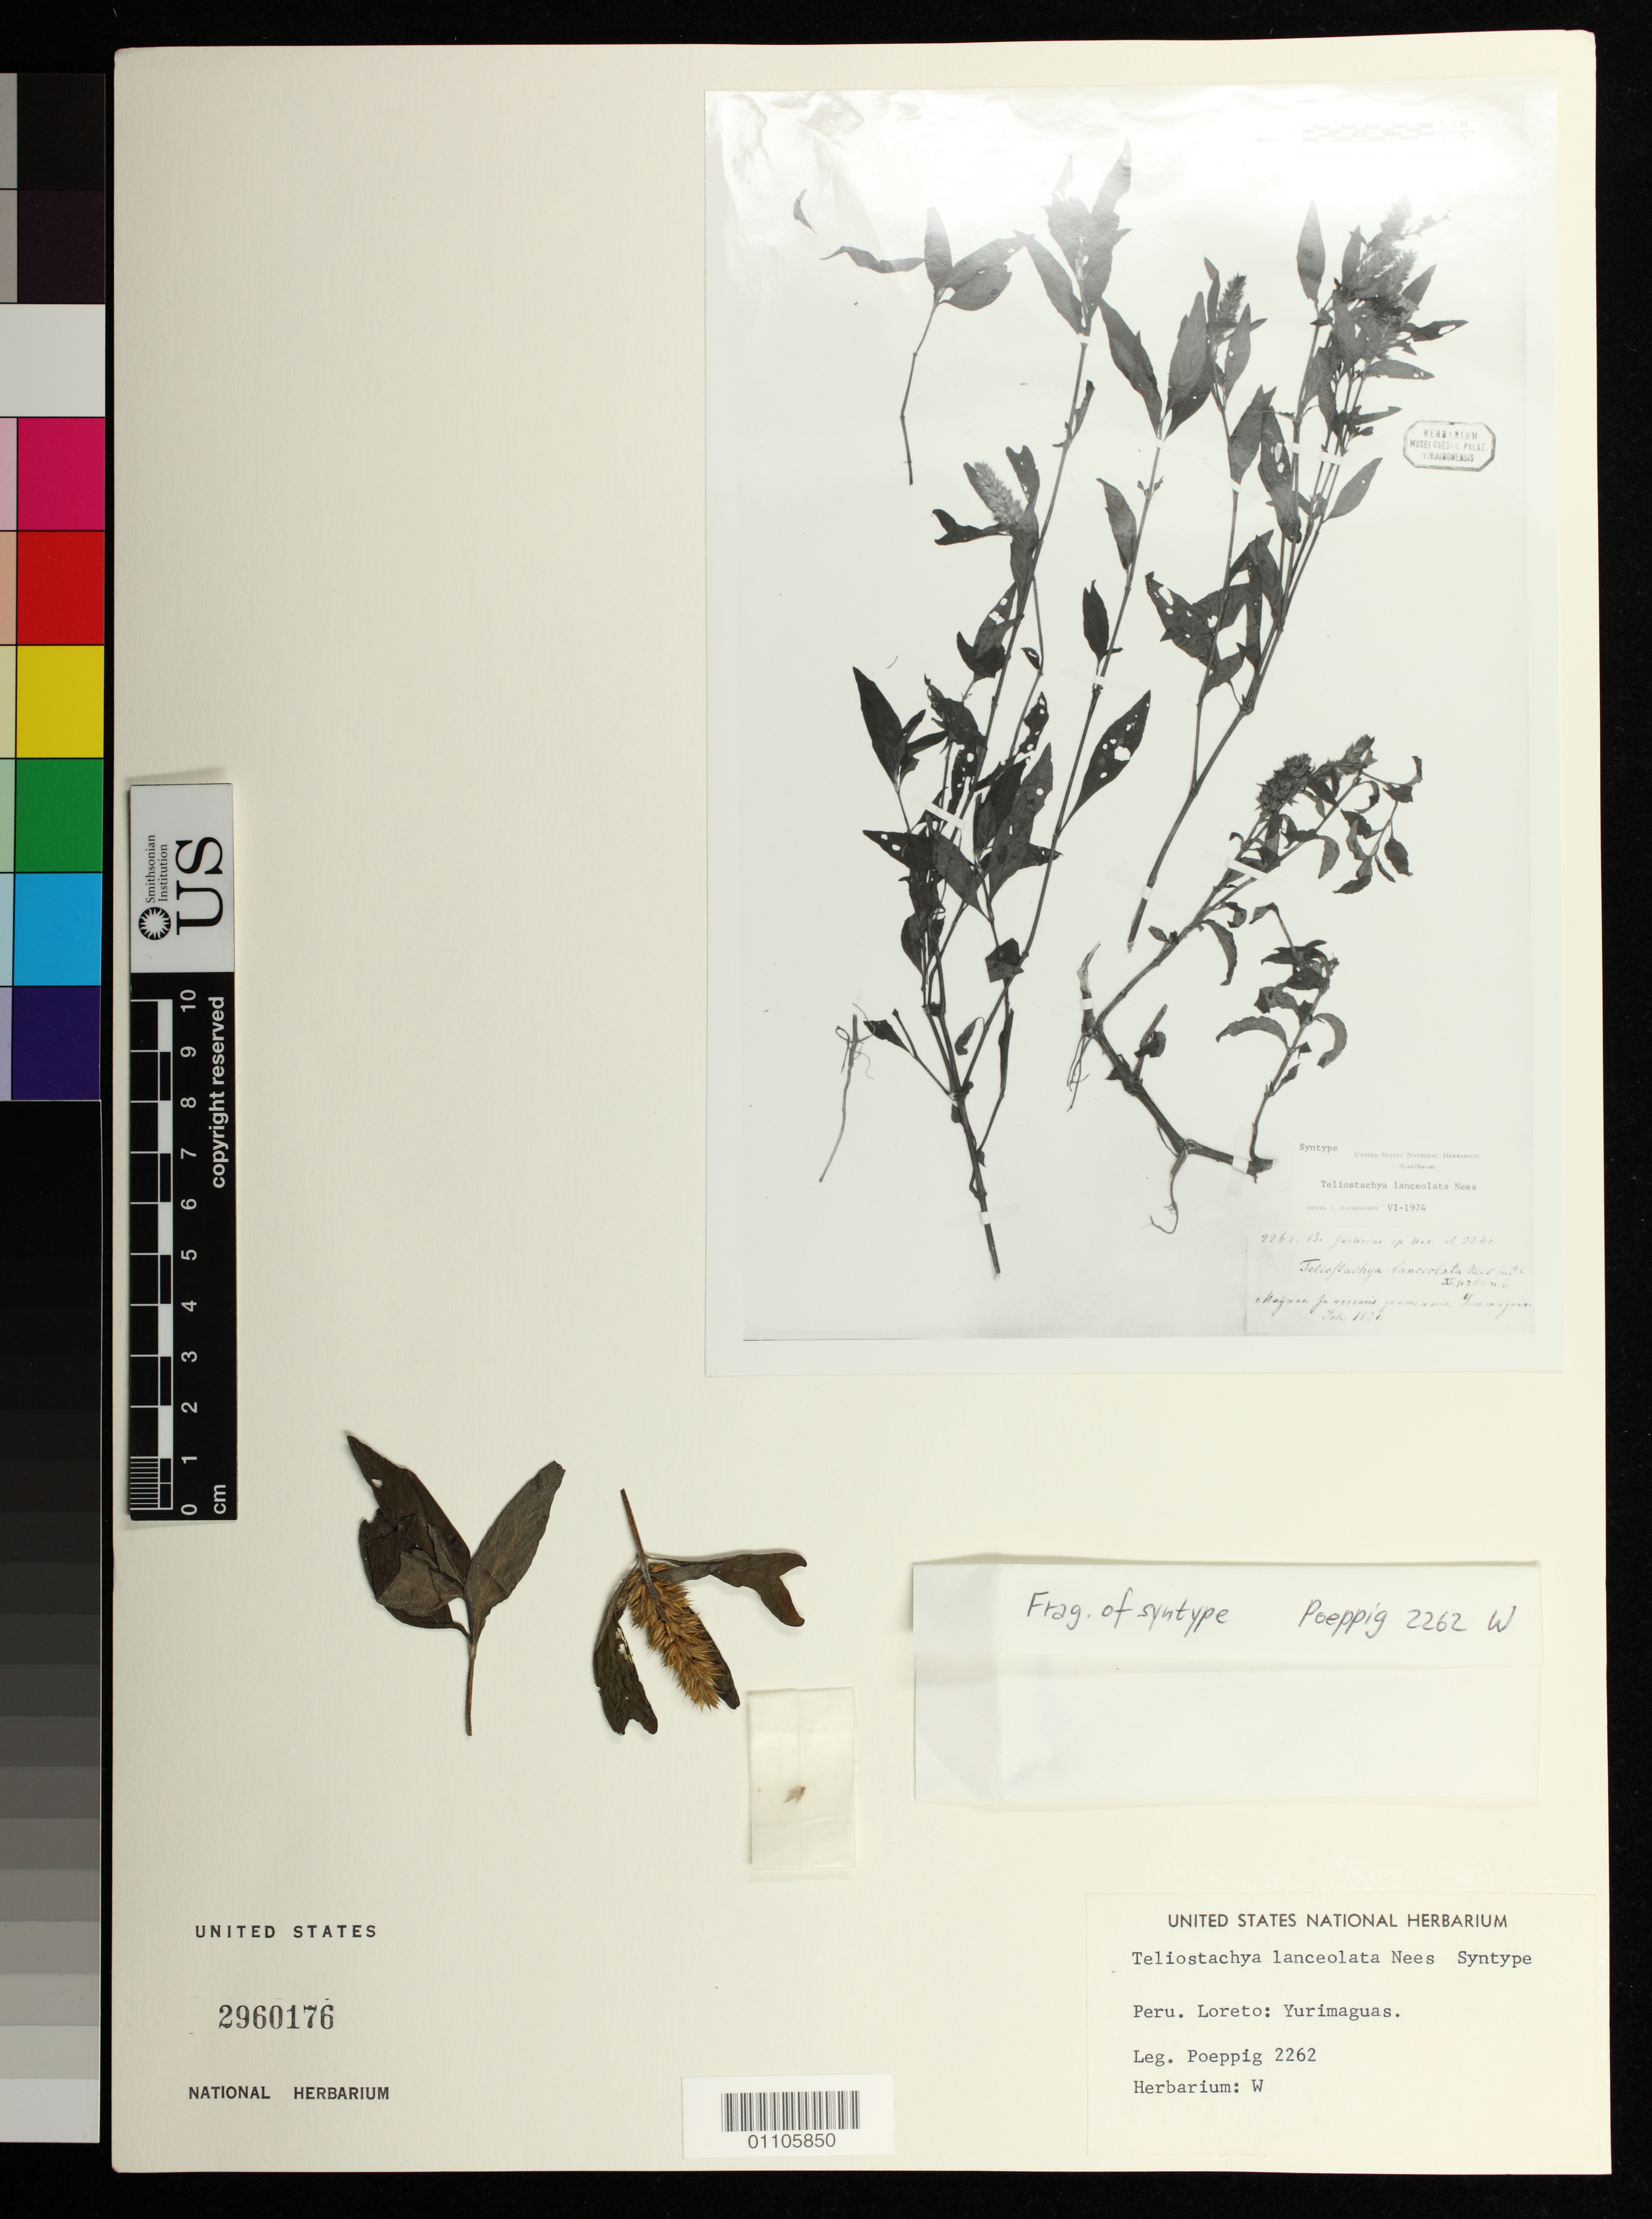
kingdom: Plantae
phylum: Tracheophyta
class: Magnoliopsida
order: Lamiales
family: Acanthaceae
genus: Teliostachya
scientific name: Teliostachya lanceolata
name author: Nees in Mart.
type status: Syntype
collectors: E. F. Poeppig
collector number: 2262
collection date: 1831-02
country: Peru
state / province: Loreto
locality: Maynas. In versaris graminosis. Yurimaguas.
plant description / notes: Photograph and fragmentary material of type specimen ex herb. Vienna.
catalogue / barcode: US 2960176